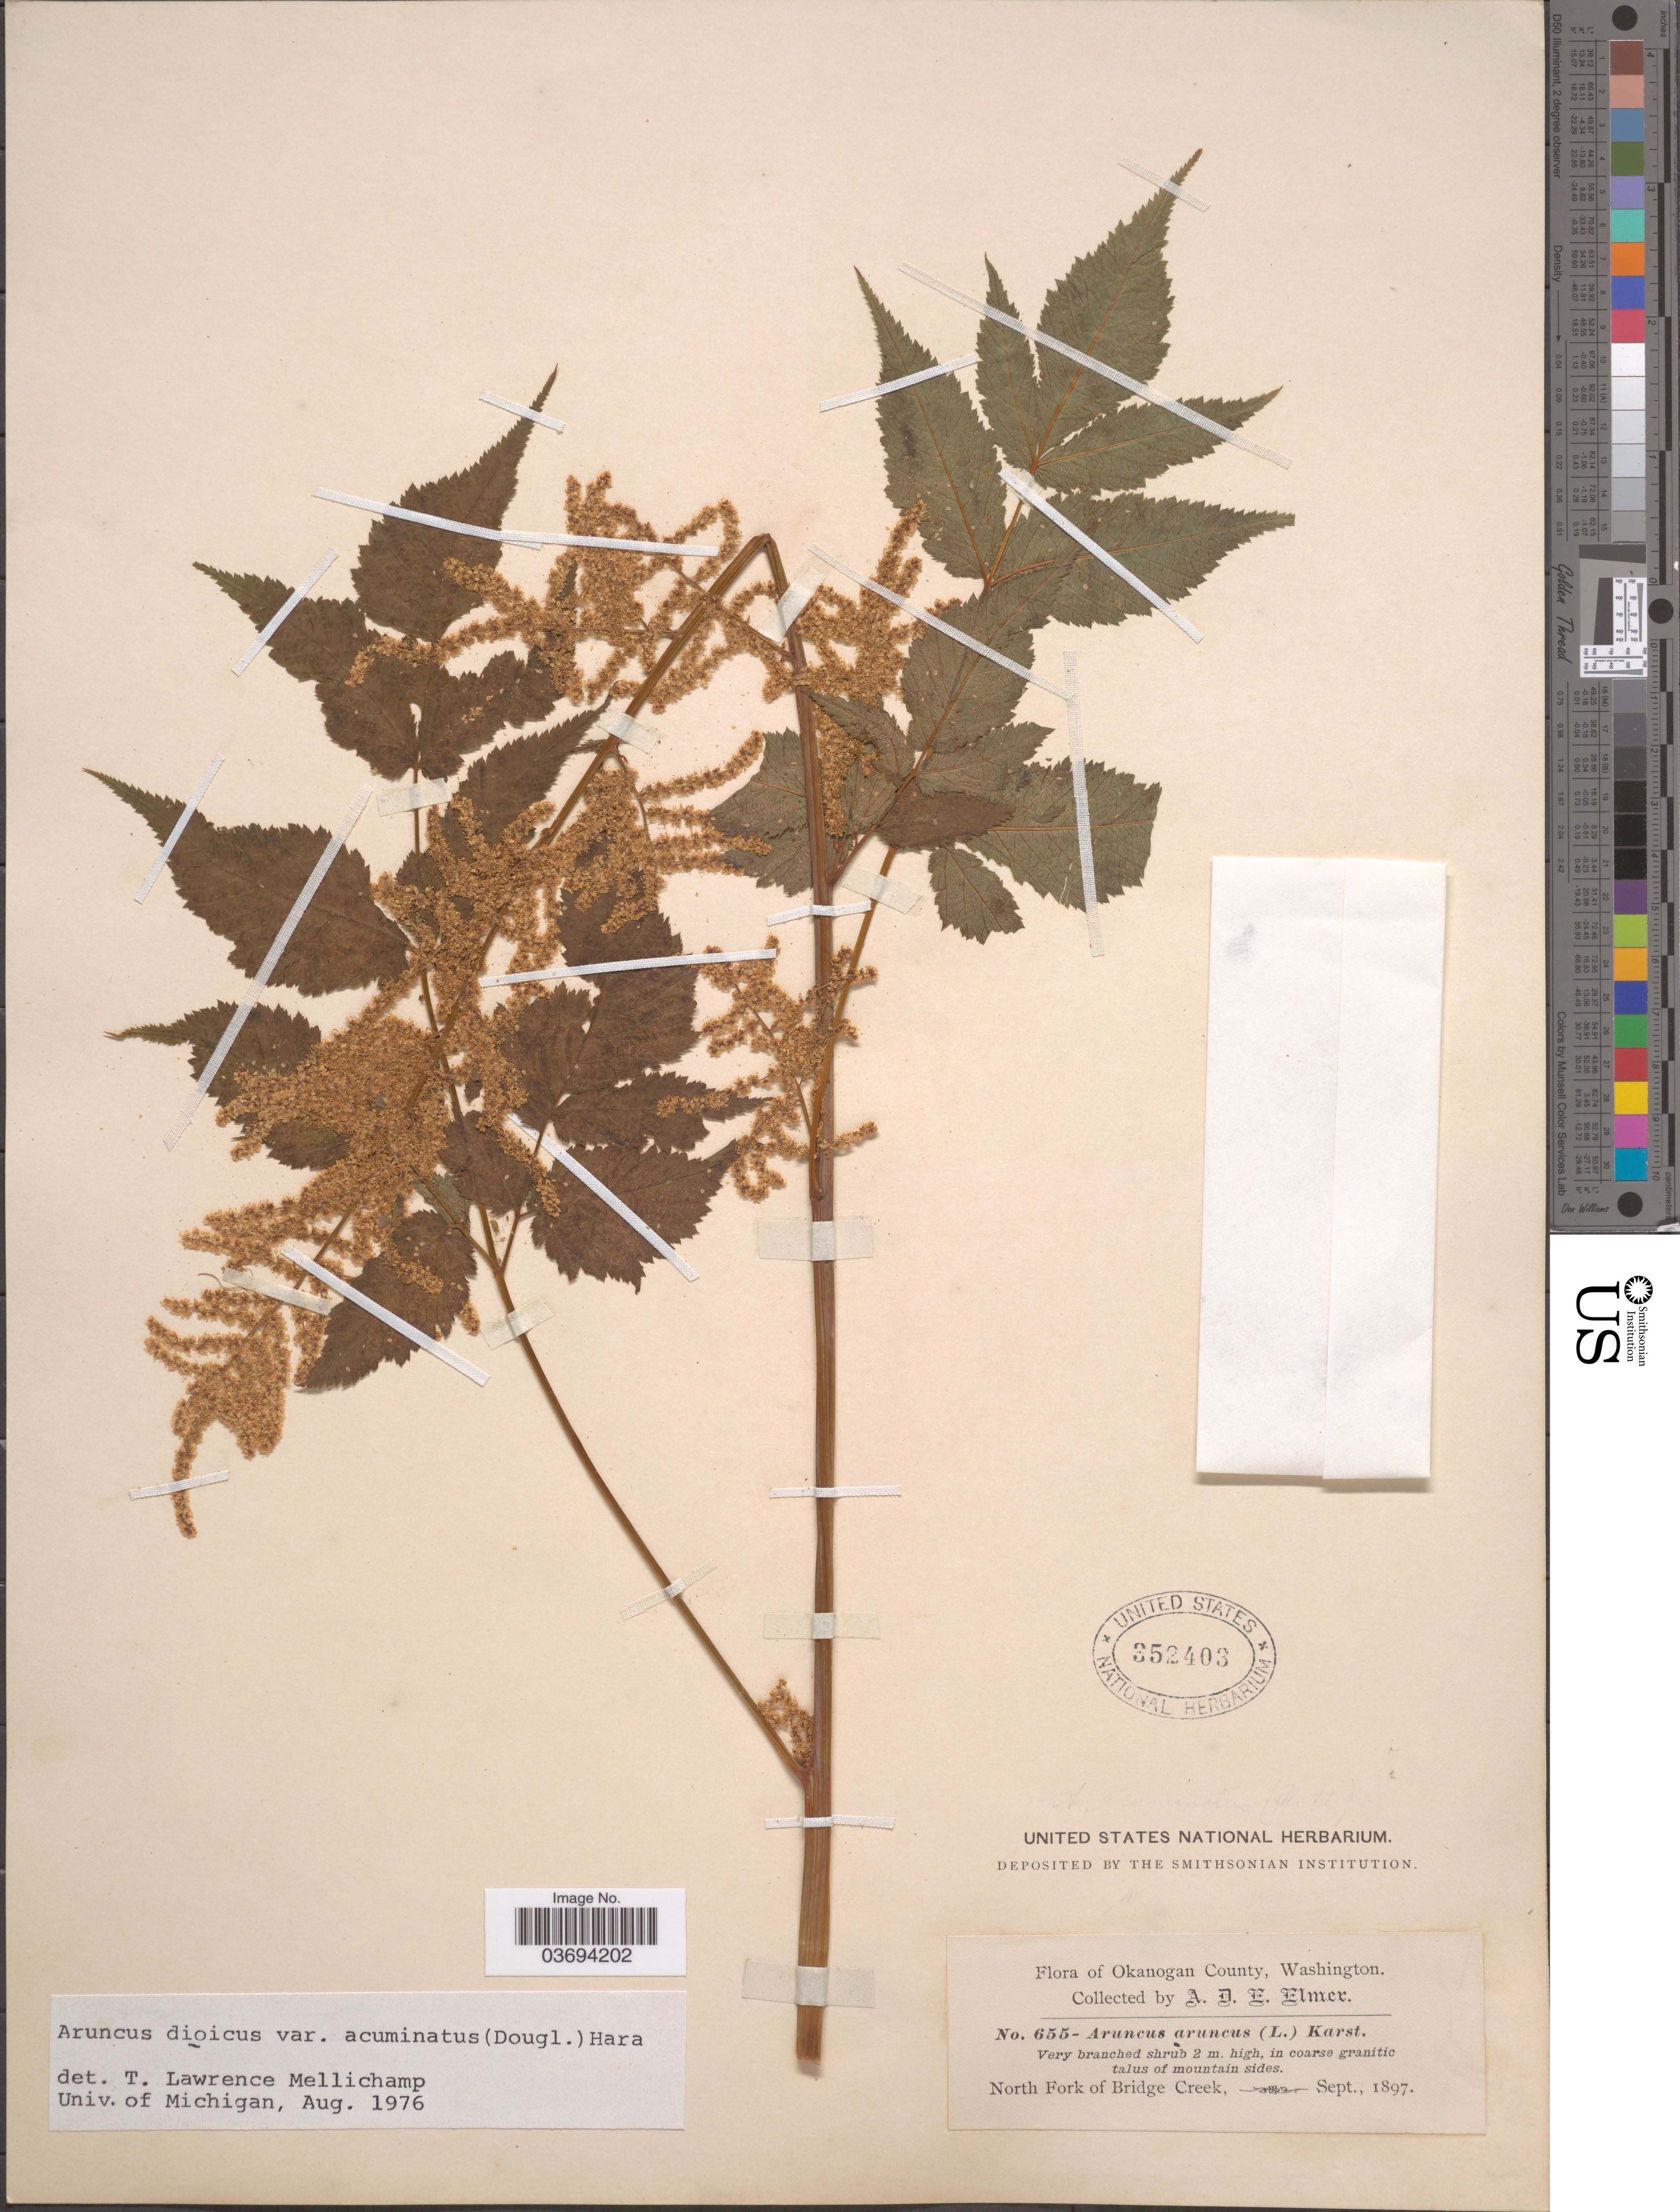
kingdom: Plantae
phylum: Tracheophyta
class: Magnoliopsida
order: Rosales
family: Rosaceae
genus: Aruncus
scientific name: Aruncus dioicus var. acuminatus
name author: (Rydb.) H. Hara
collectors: A. D. E. Elmer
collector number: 655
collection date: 1897-09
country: United States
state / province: Washington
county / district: Okanogan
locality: Okanogan County. North Fork of Bridge Creek.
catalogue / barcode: US 352403